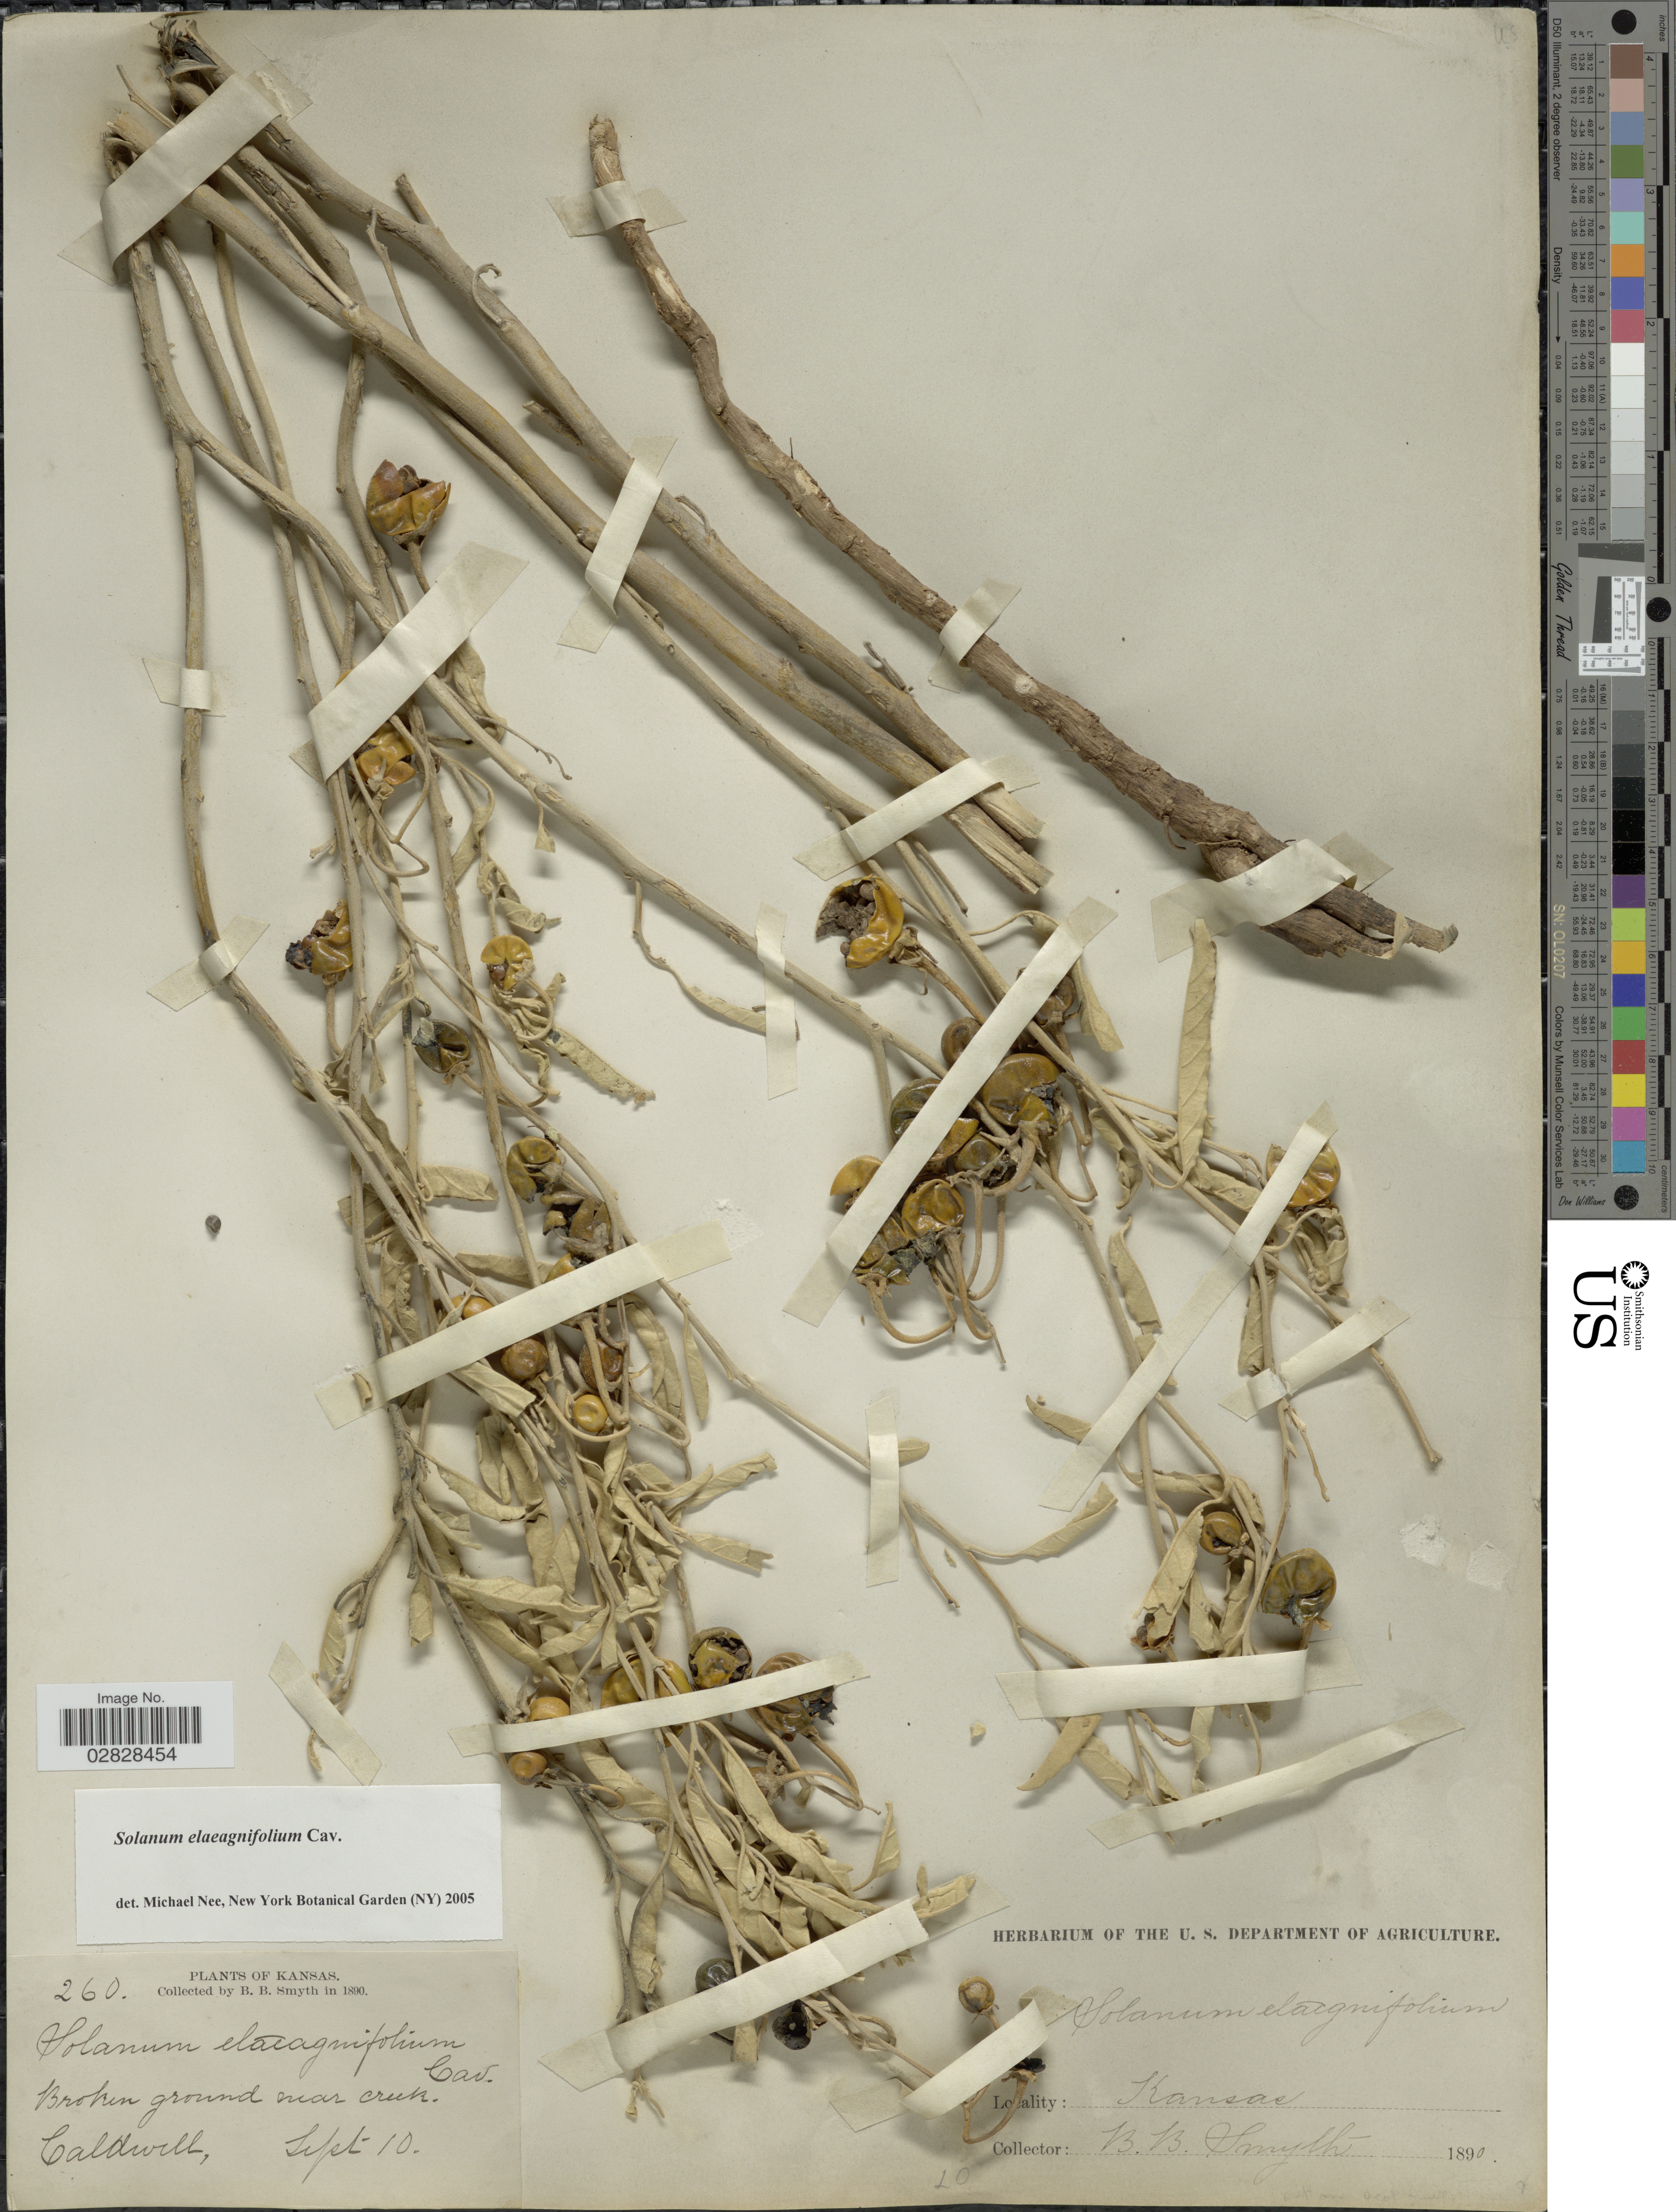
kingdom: Plantae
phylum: Tracheophyta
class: Magnoliopsida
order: Solanales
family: Solanaceae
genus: Solanum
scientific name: Solanum elaeagnifolium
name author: Cav.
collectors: B. Smyth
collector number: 260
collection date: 1890-09-10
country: United States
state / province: Kansas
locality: Broken ground near creek. Caldwell.